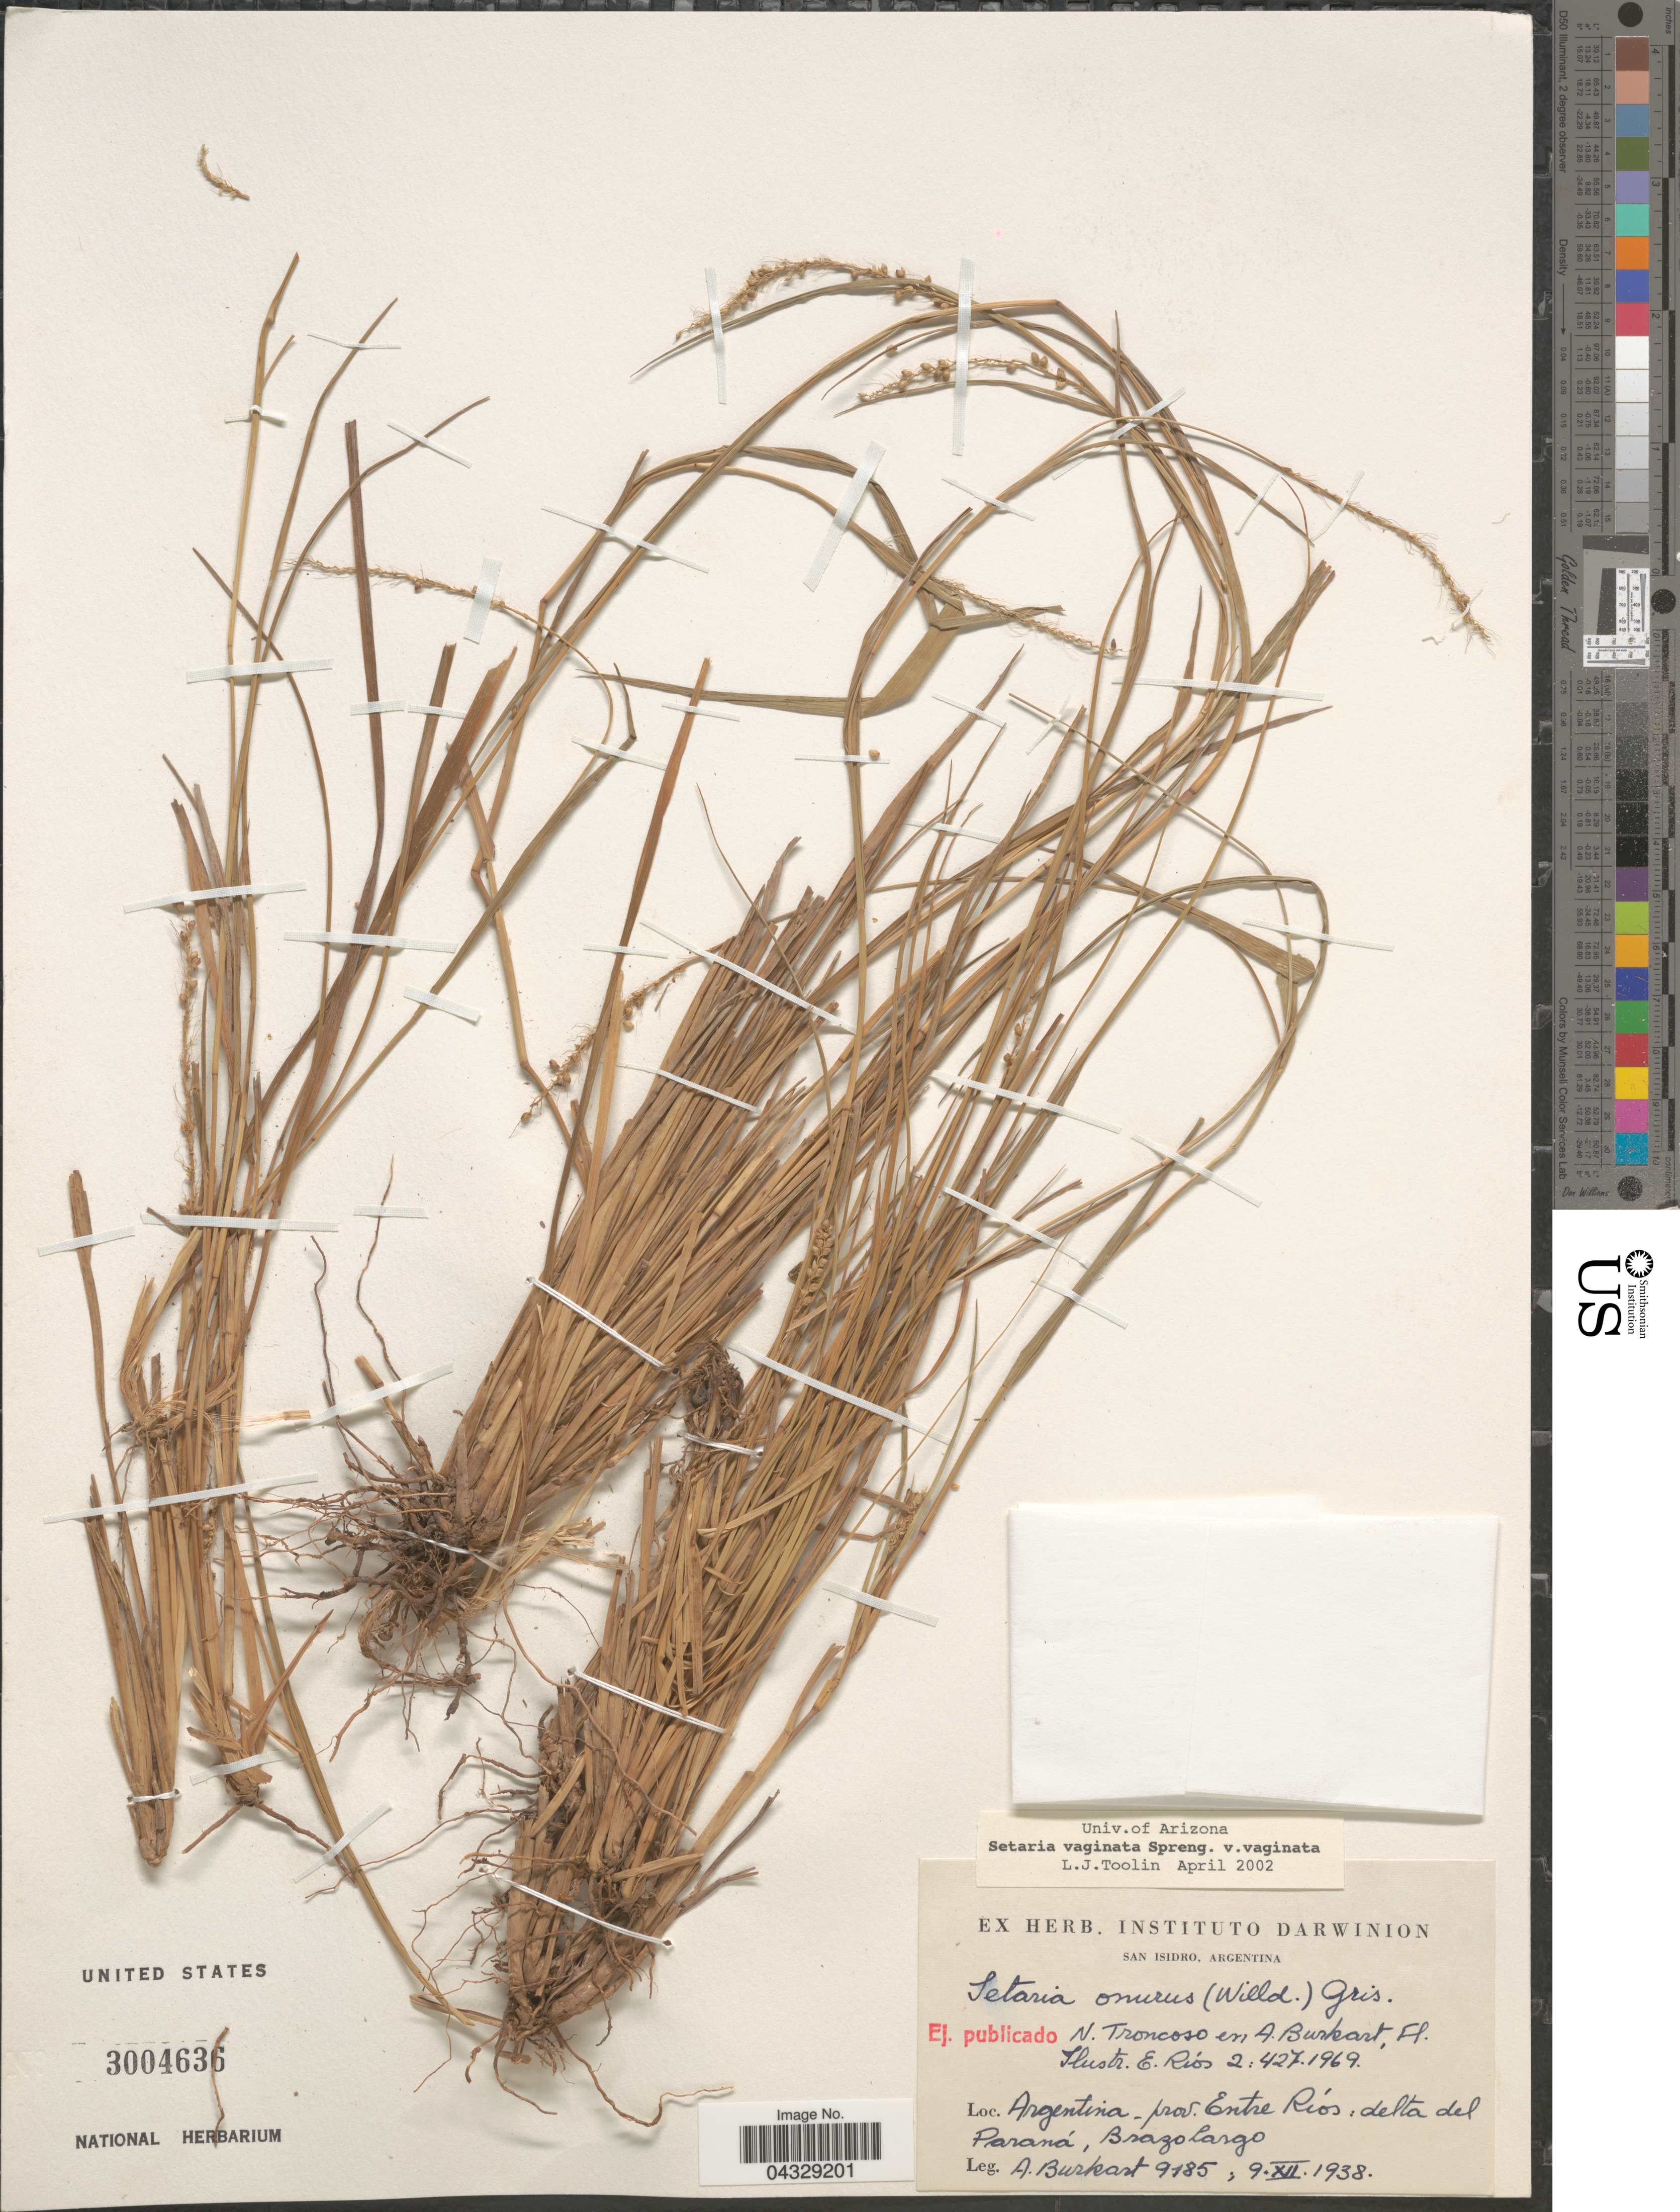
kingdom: Plantae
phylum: Tracheophyta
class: Liliopsida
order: Poales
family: Poaceae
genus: Setaria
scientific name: Setaria vaginata var. vaginata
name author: C.K. Spreng.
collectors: A. E. Burkart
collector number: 9185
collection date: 1938-12-09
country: Argentina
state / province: Entre Rios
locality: Delta del Paraná, Brazo Largo.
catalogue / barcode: US 3004636